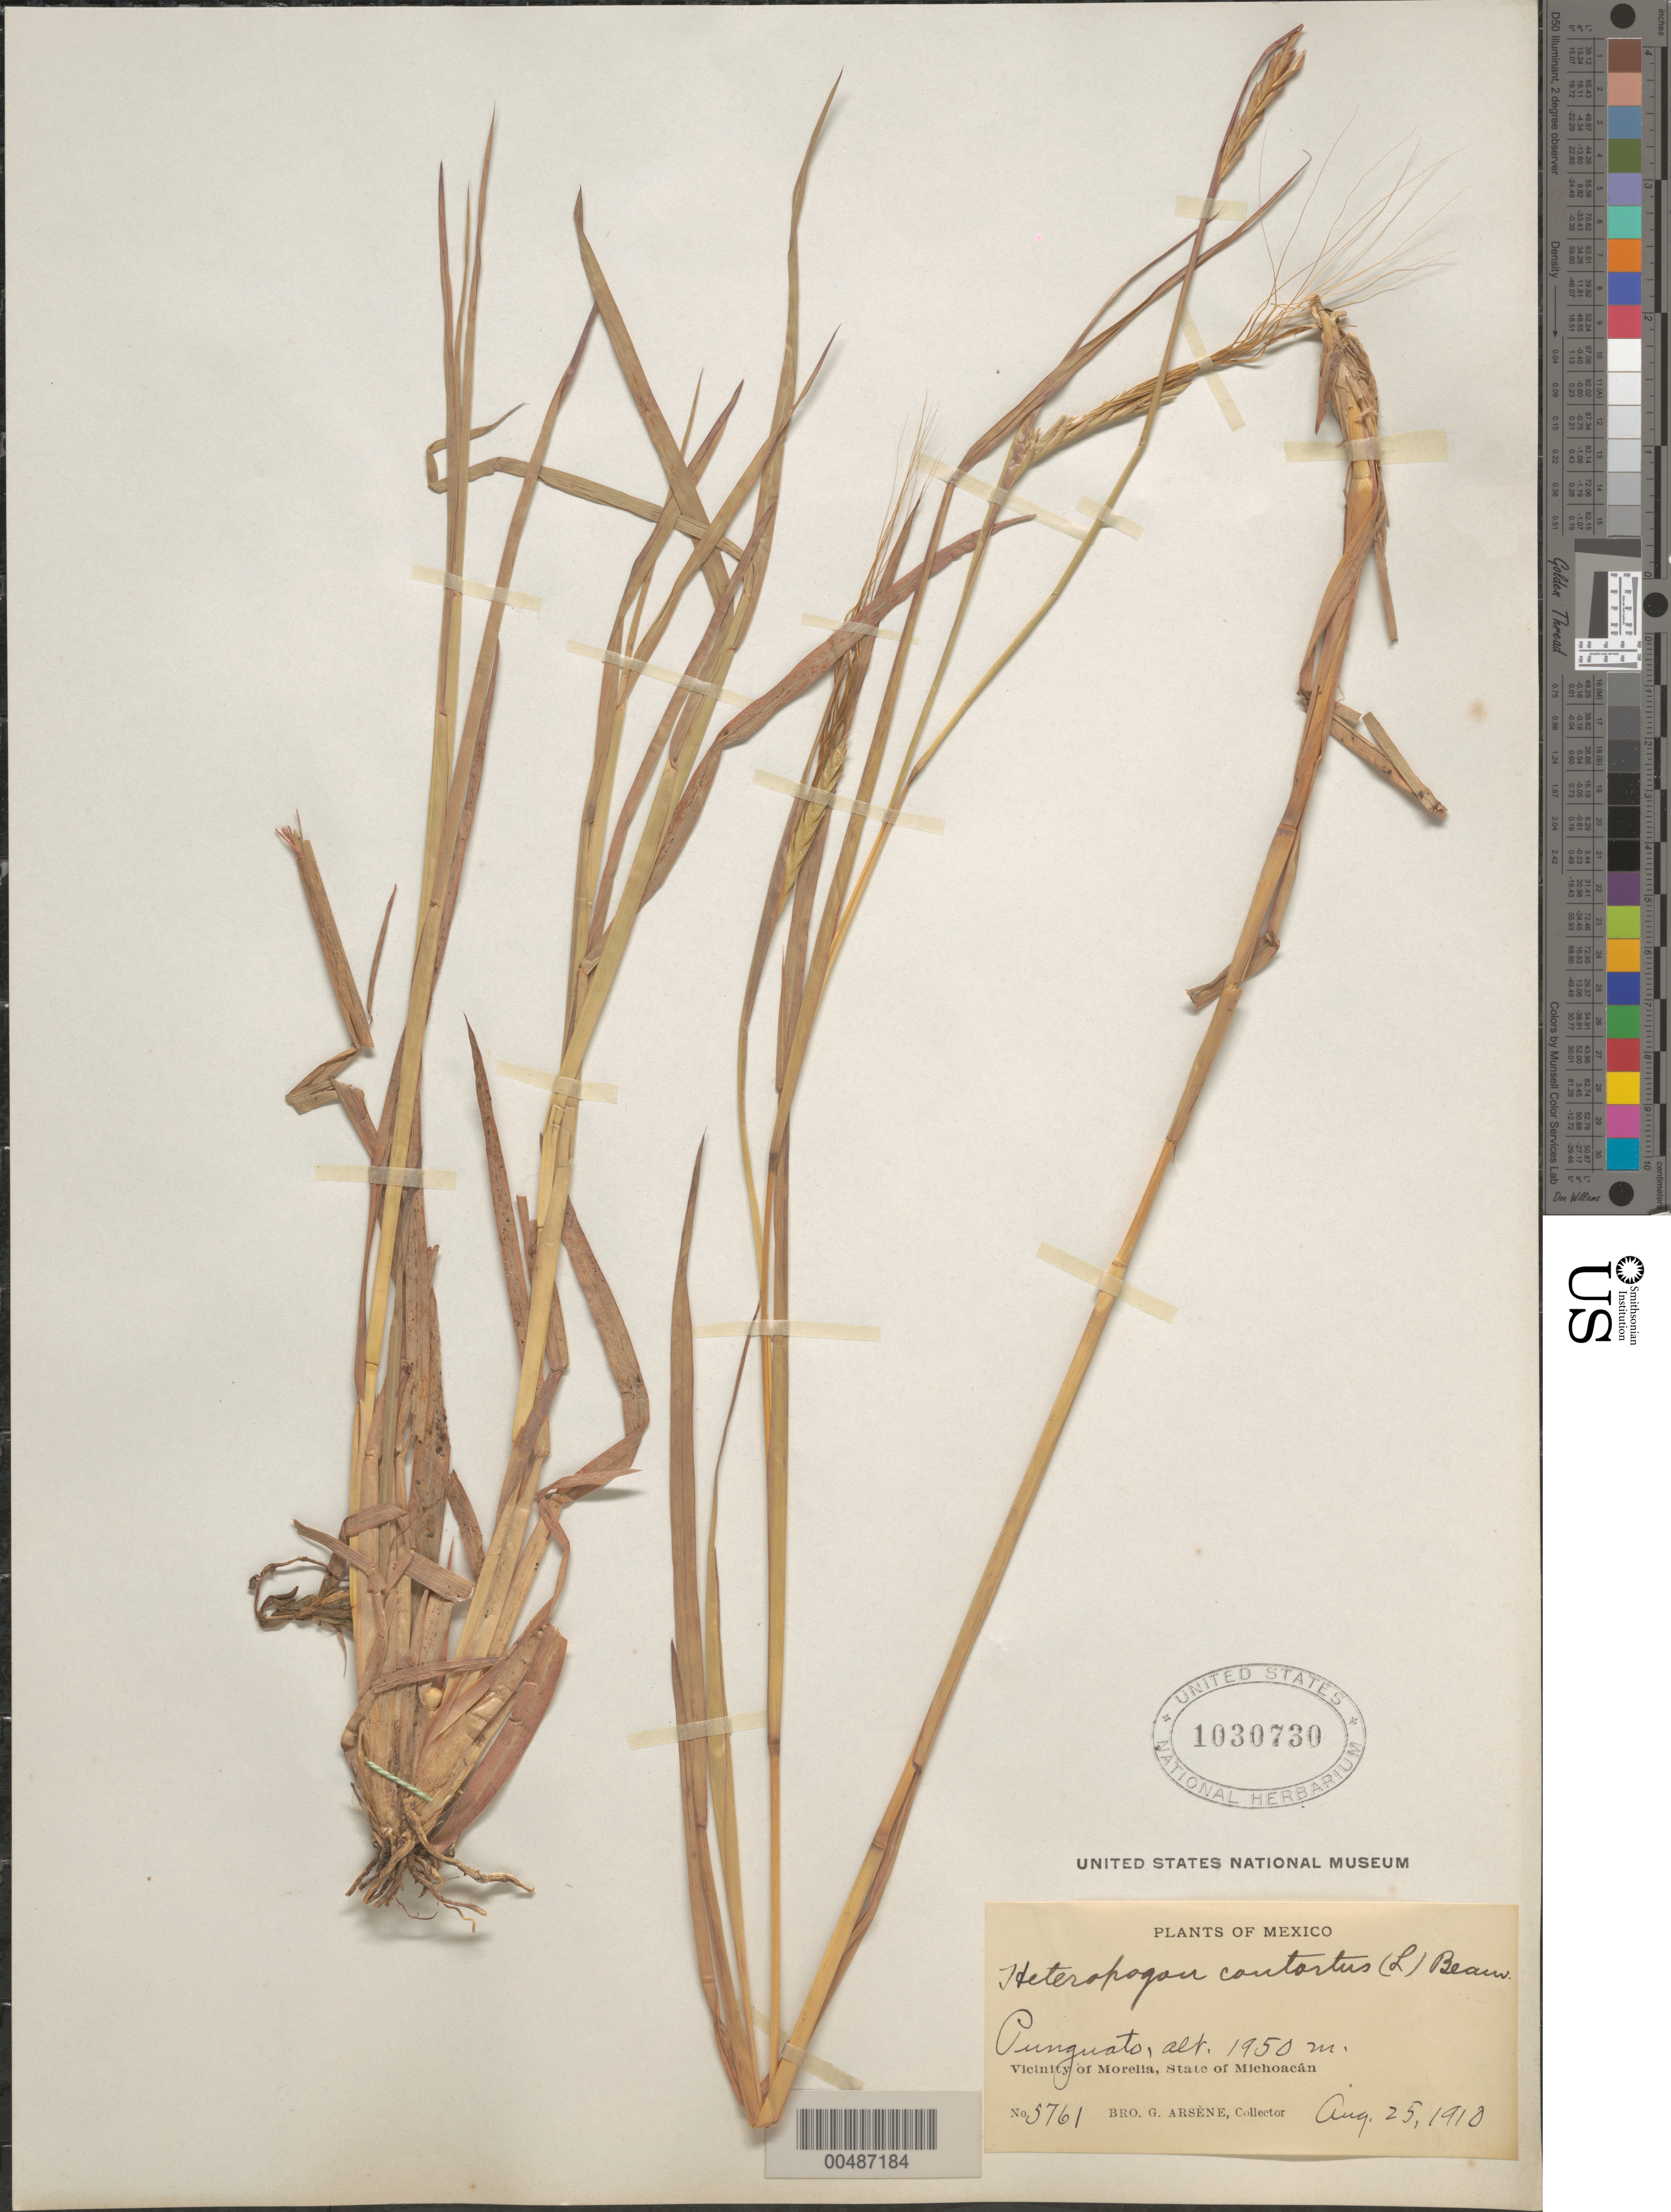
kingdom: Plantae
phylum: Tracheophyta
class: Liliopsida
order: Poales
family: Poaceae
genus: Heteropogon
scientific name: Heteropogon contortus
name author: (L.) P. Beauv. ex Roem. & Schult.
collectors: Bro. G. Arsène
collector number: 5761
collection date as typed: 25 Aug 1910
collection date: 1910-08-25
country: Mexico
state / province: Michoacán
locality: Punguato, vicinity of Morelia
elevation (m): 1950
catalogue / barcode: US 1030730